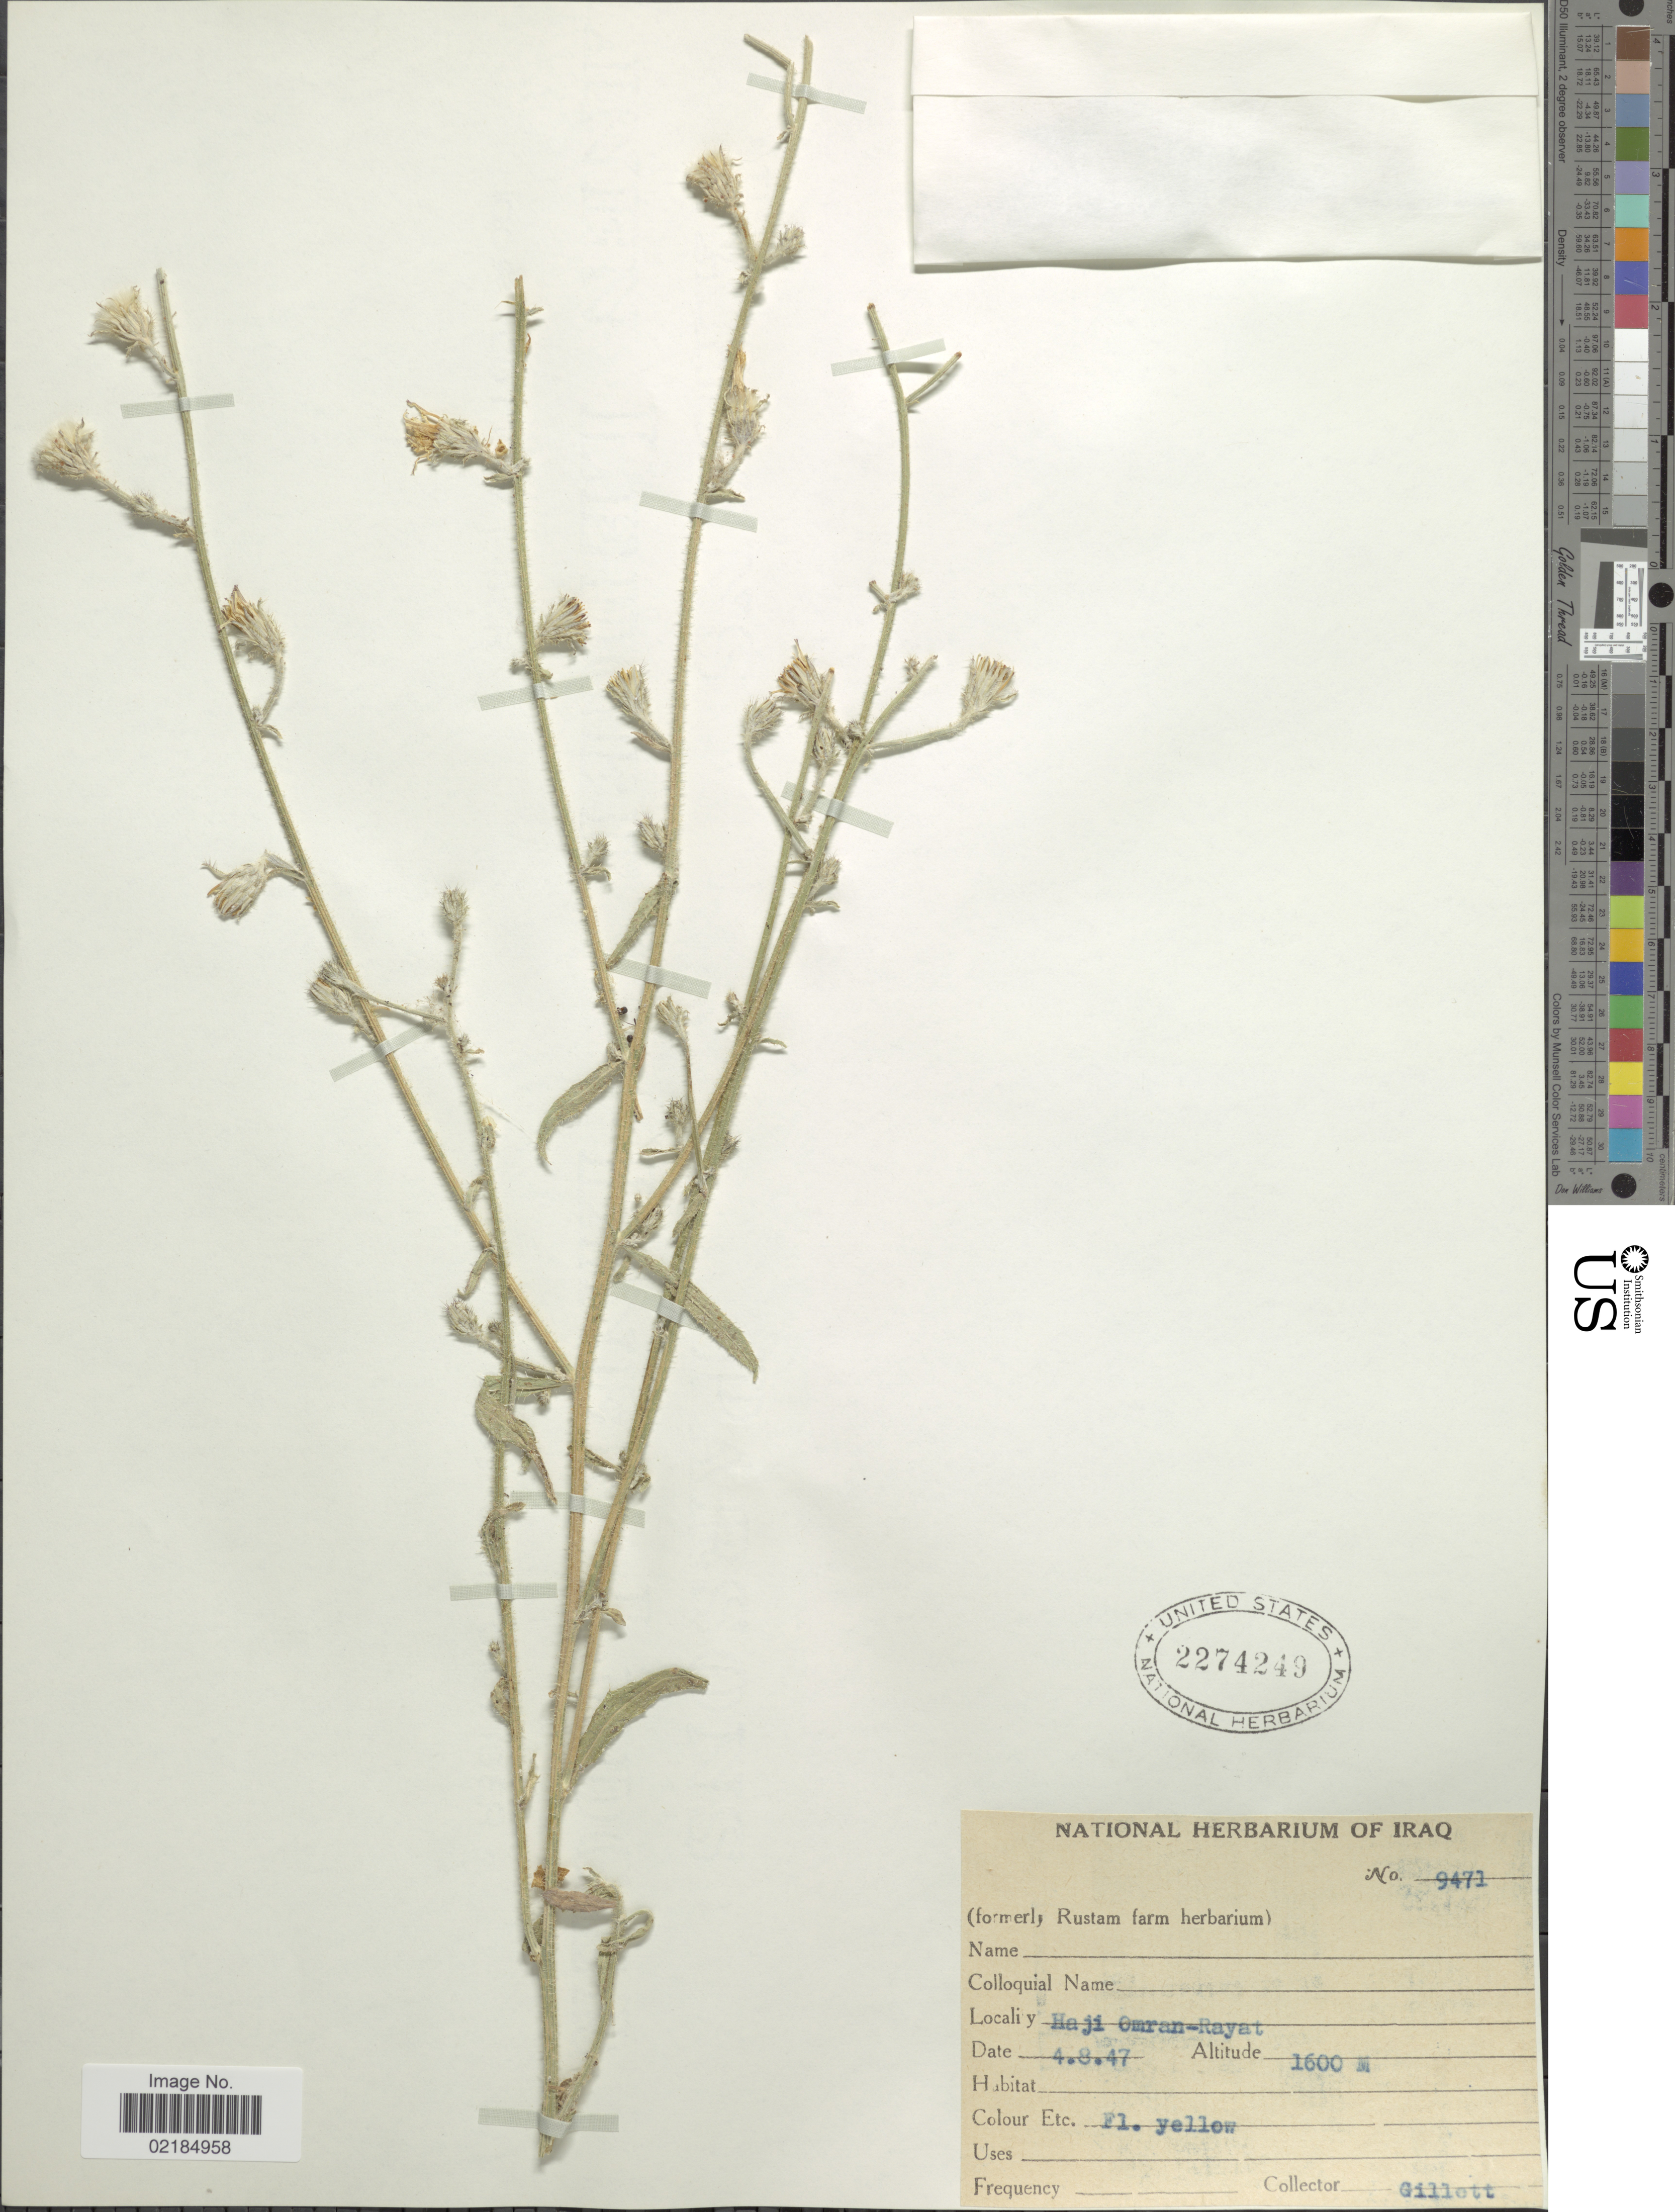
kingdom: Plantae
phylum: Tracheophyta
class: Magnoliopsida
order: Asterales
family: Asteraceae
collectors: Gillett, --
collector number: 9471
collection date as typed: Transcribed d/m/y: 4/8/47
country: Iraq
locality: Haji Omran-Rayat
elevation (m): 1600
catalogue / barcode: US 2274249